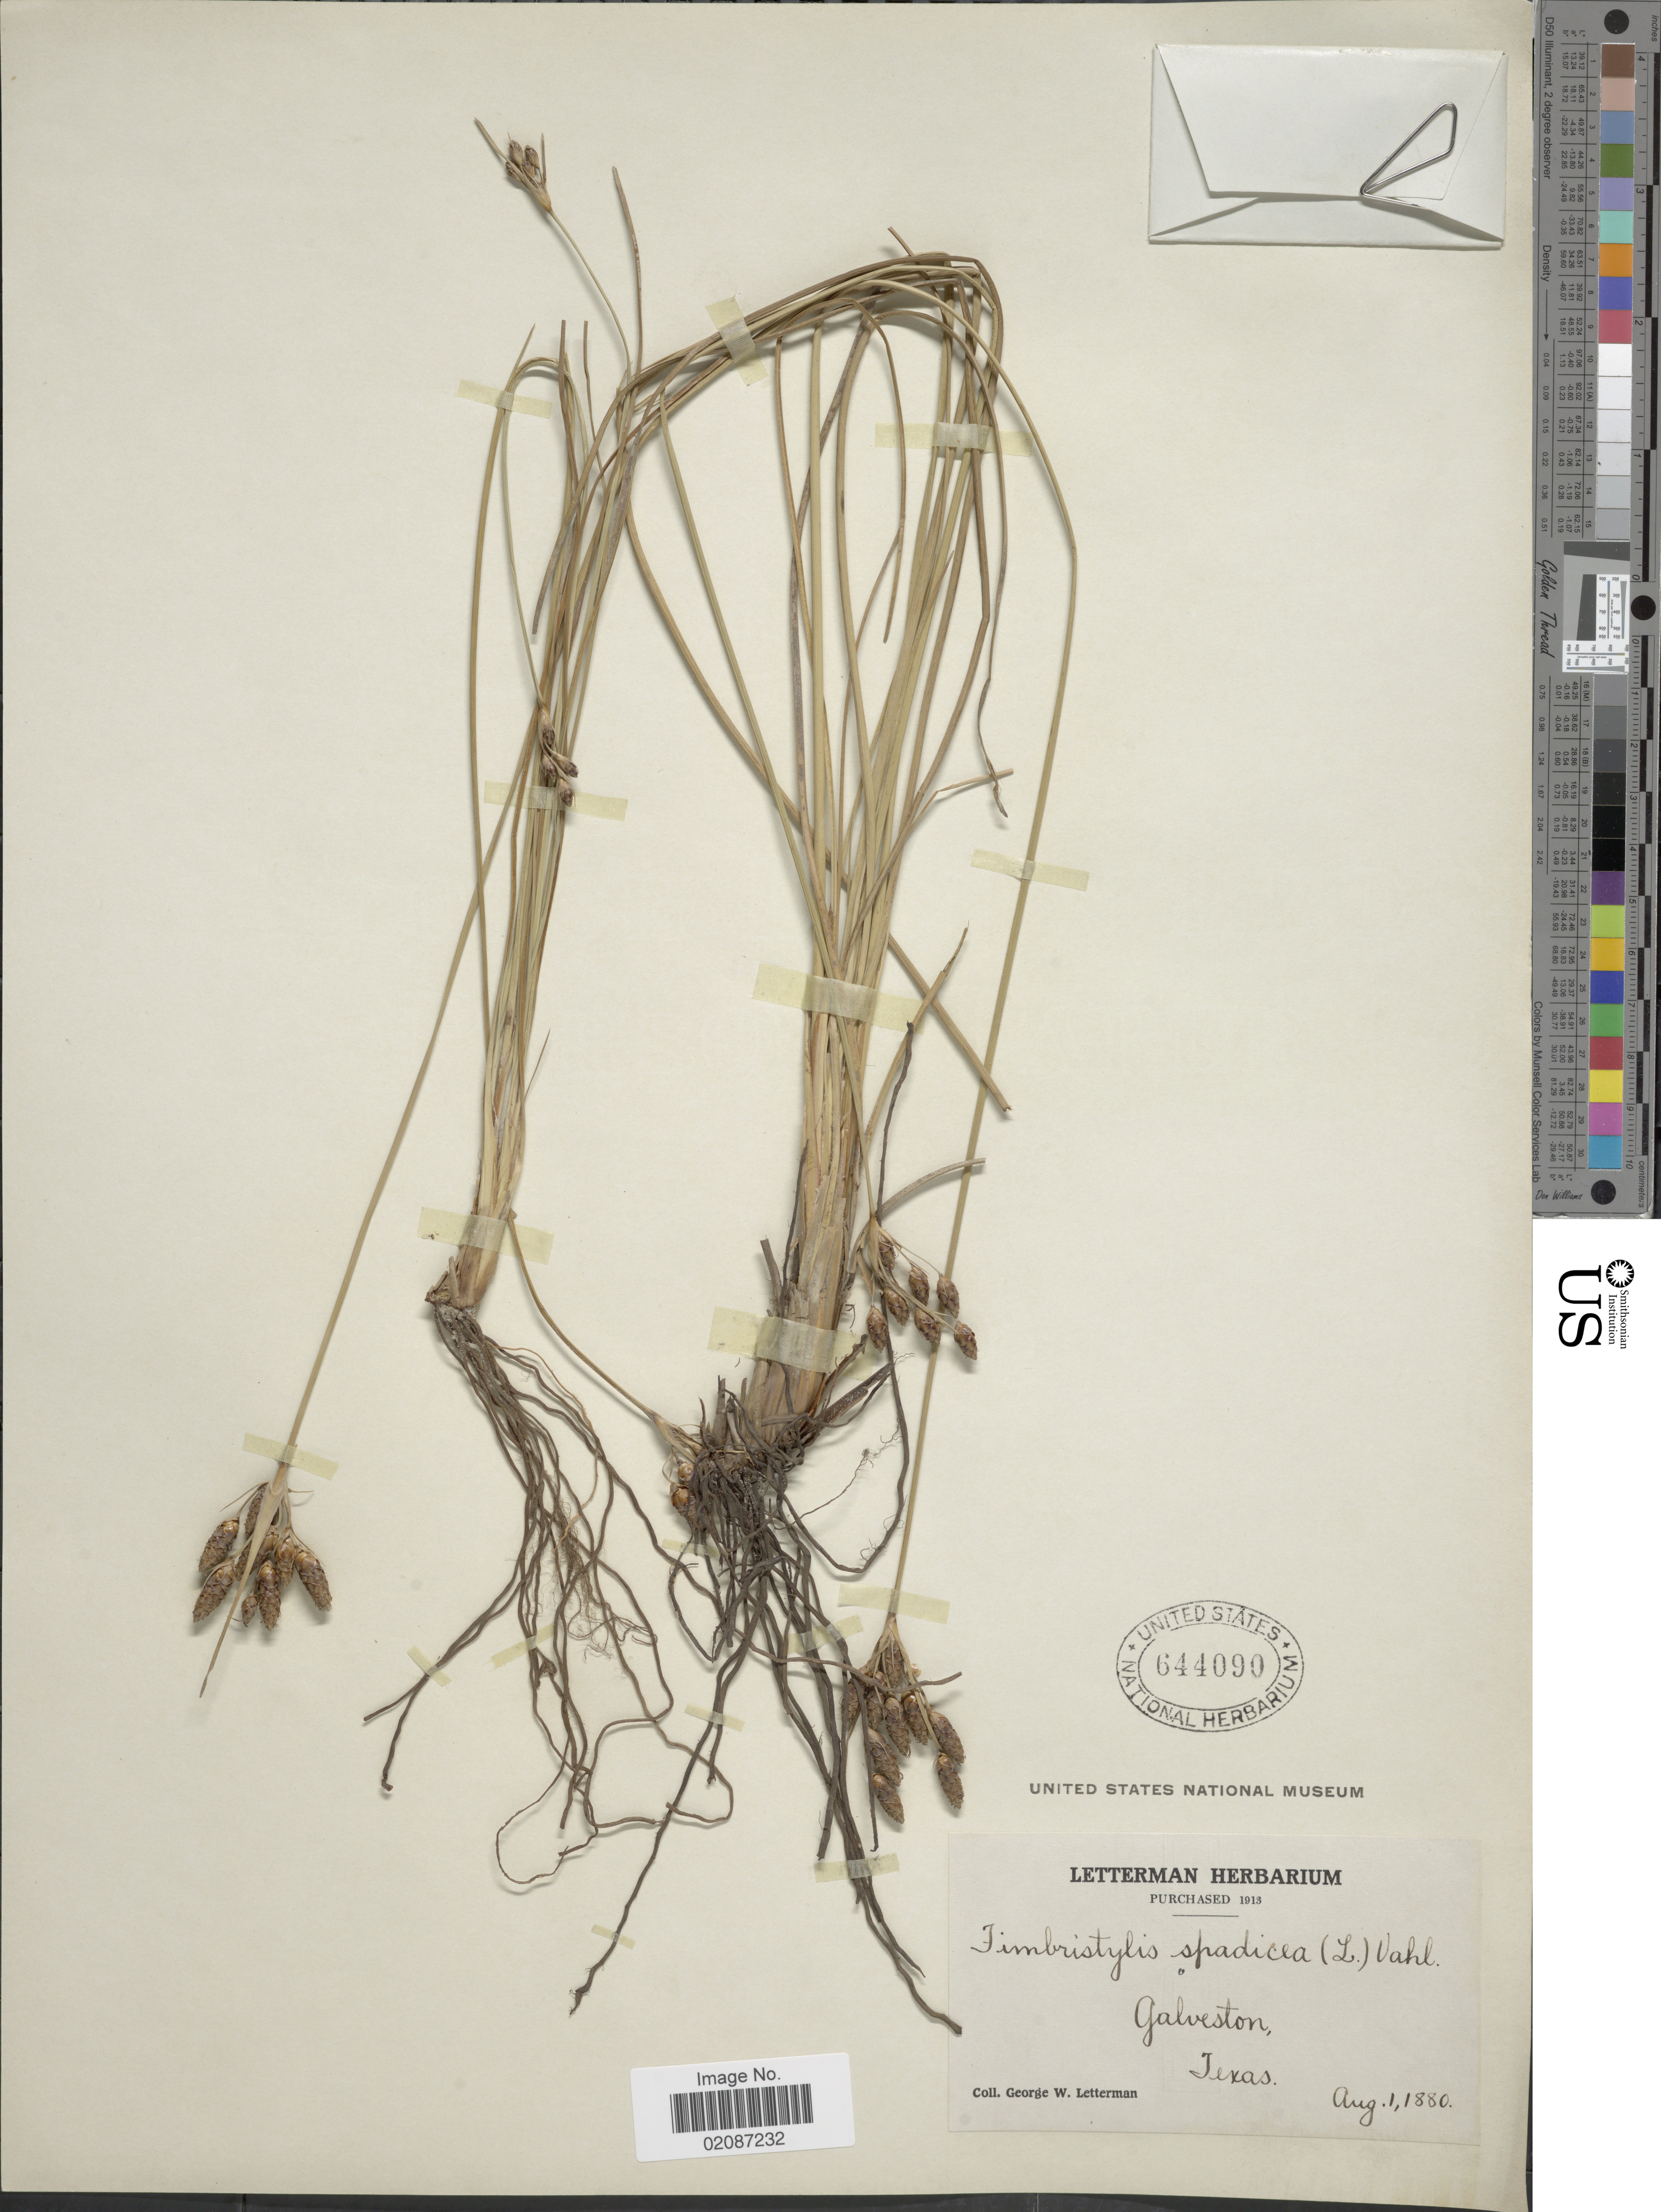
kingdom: Plantae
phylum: Tracheophyta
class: Liliopsida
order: Poales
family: Cyperaceae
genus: Fimbristylis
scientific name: Fimbristylis castanea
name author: (Michx.) Vahl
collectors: G. W. Letterman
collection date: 1880-08-01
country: United States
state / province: Texas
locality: Galveston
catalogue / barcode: US 644090